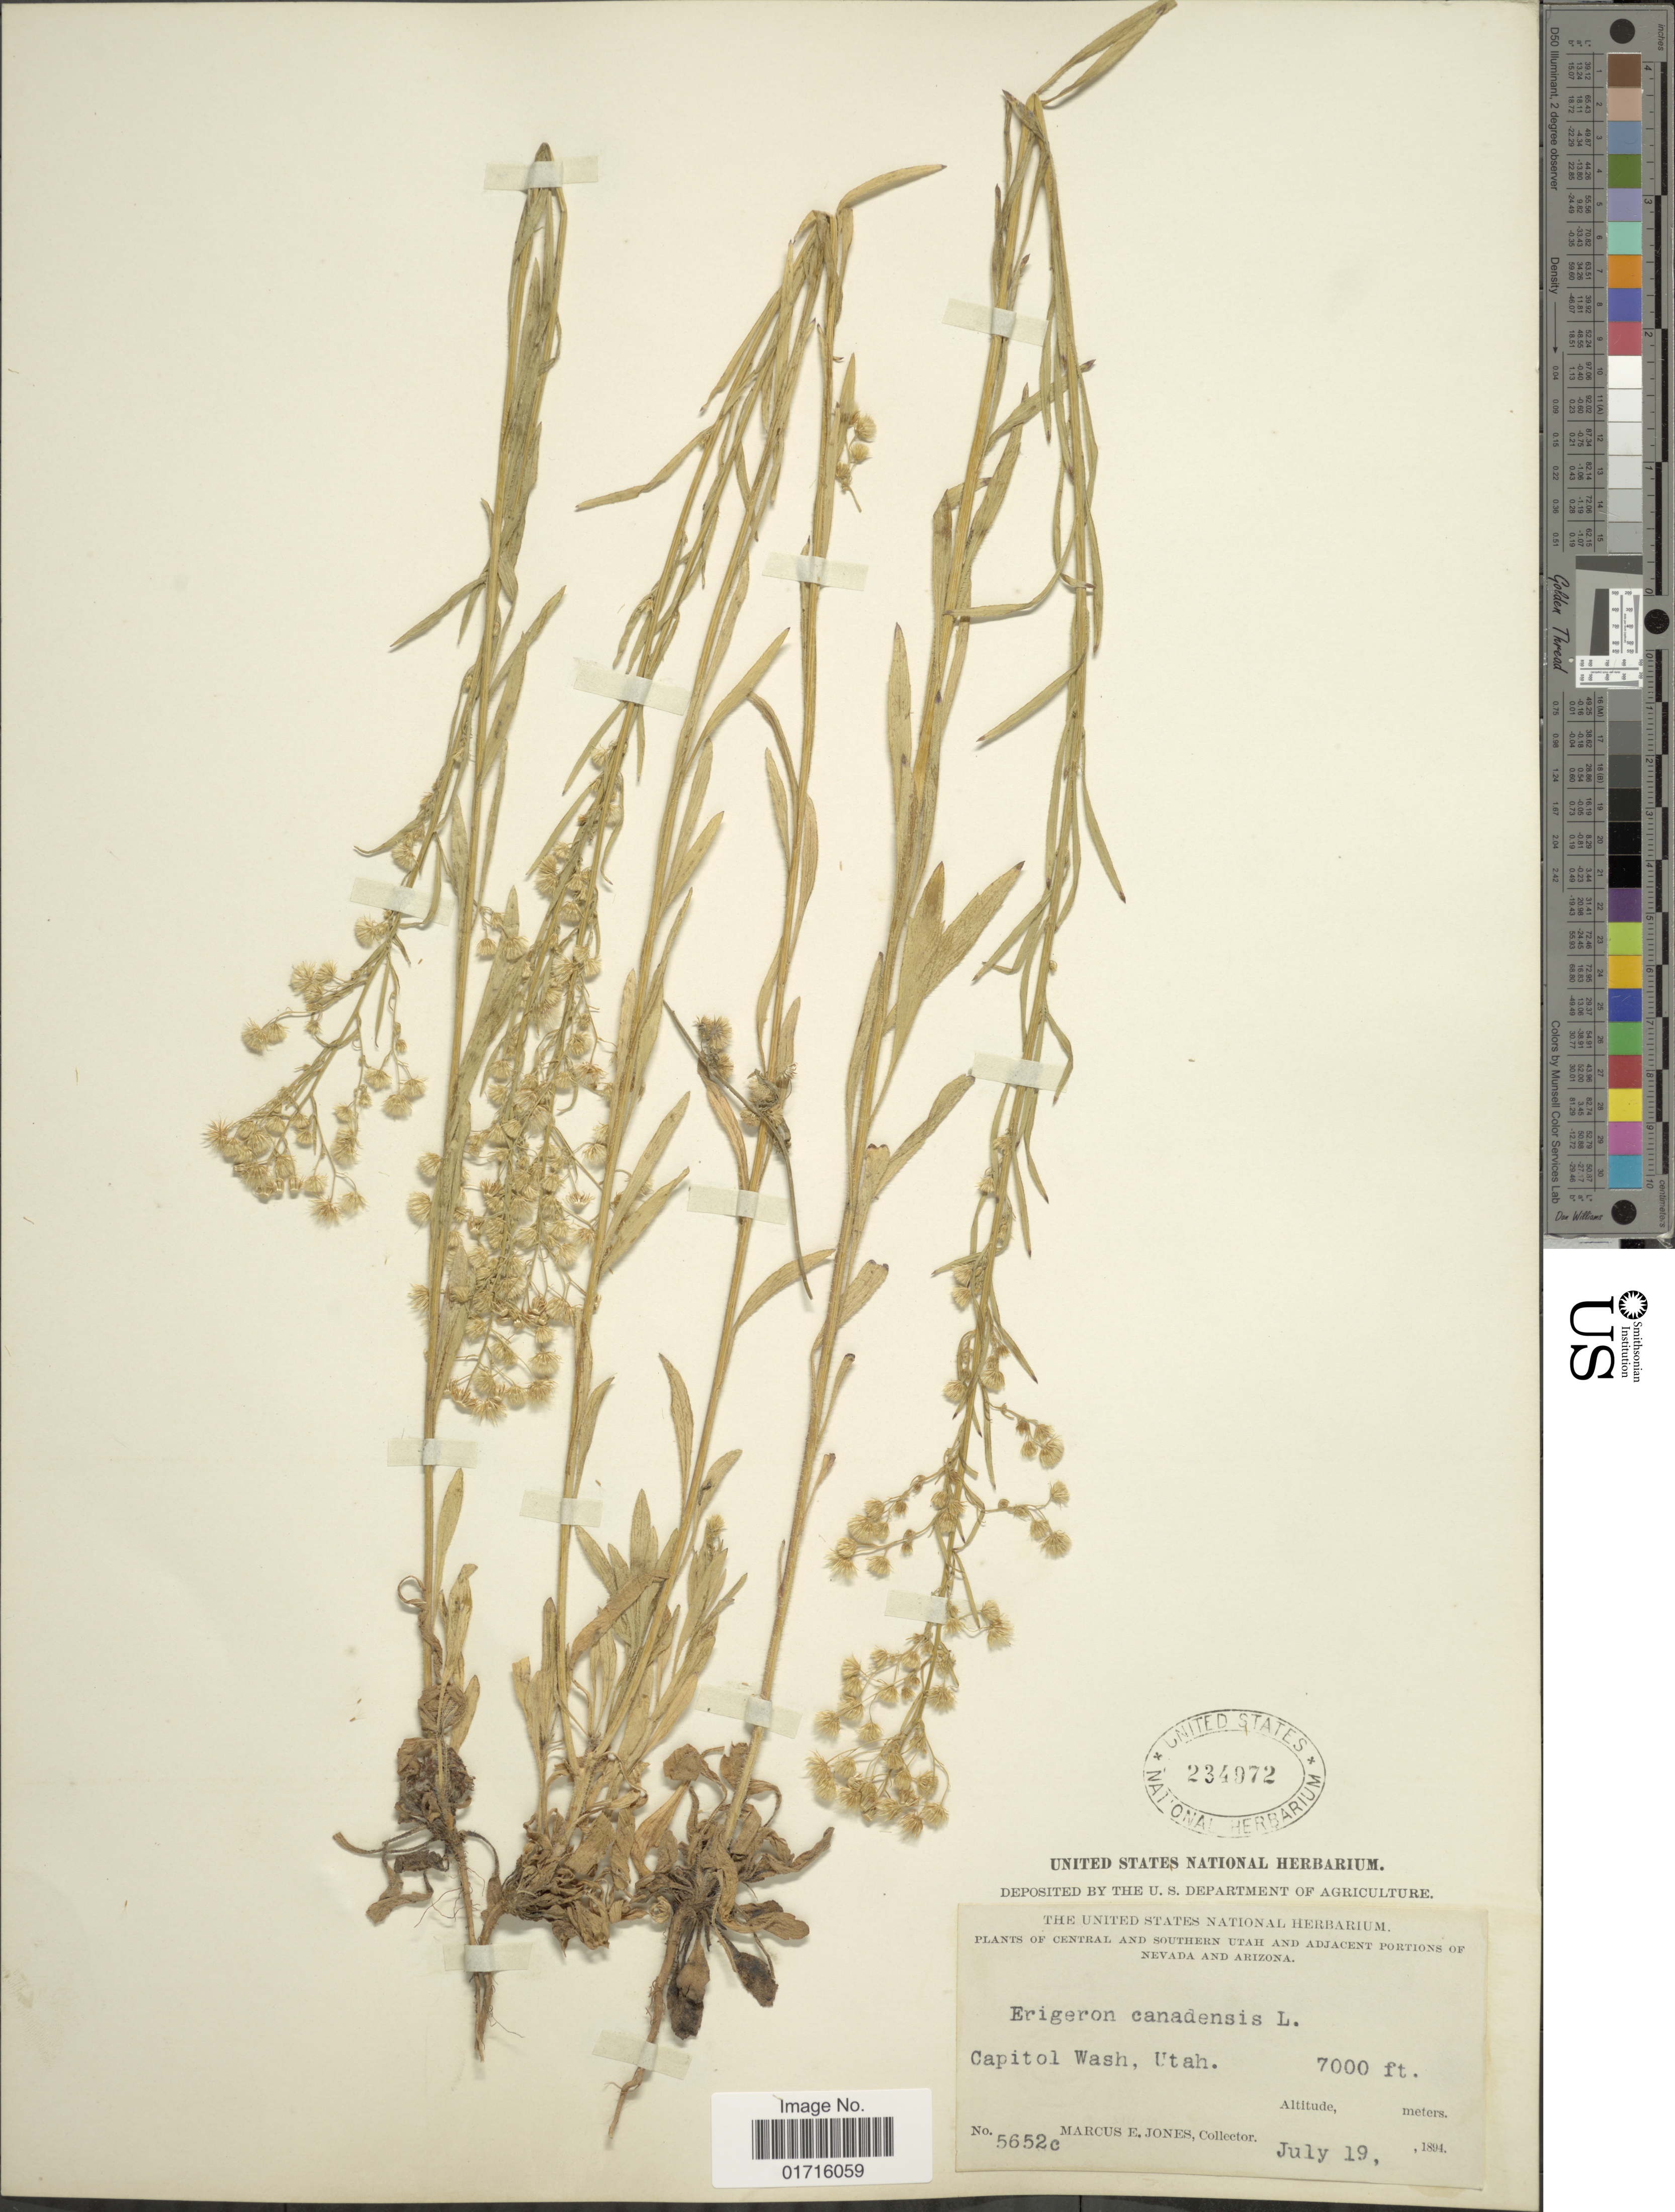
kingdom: Plantae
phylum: Tracheophyta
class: Magnoliopsida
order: Asterales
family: Asteraceae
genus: Conyza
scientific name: Conyza canadensis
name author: (L.) Cronq.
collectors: M. E. Jones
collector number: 5652c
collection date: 1894-07-19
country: United States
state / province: Utah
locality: Central and southern Utah and adjacent portions of Nevada and Arizona. Capitol Wash,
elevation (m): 2134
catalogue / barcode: US 234972